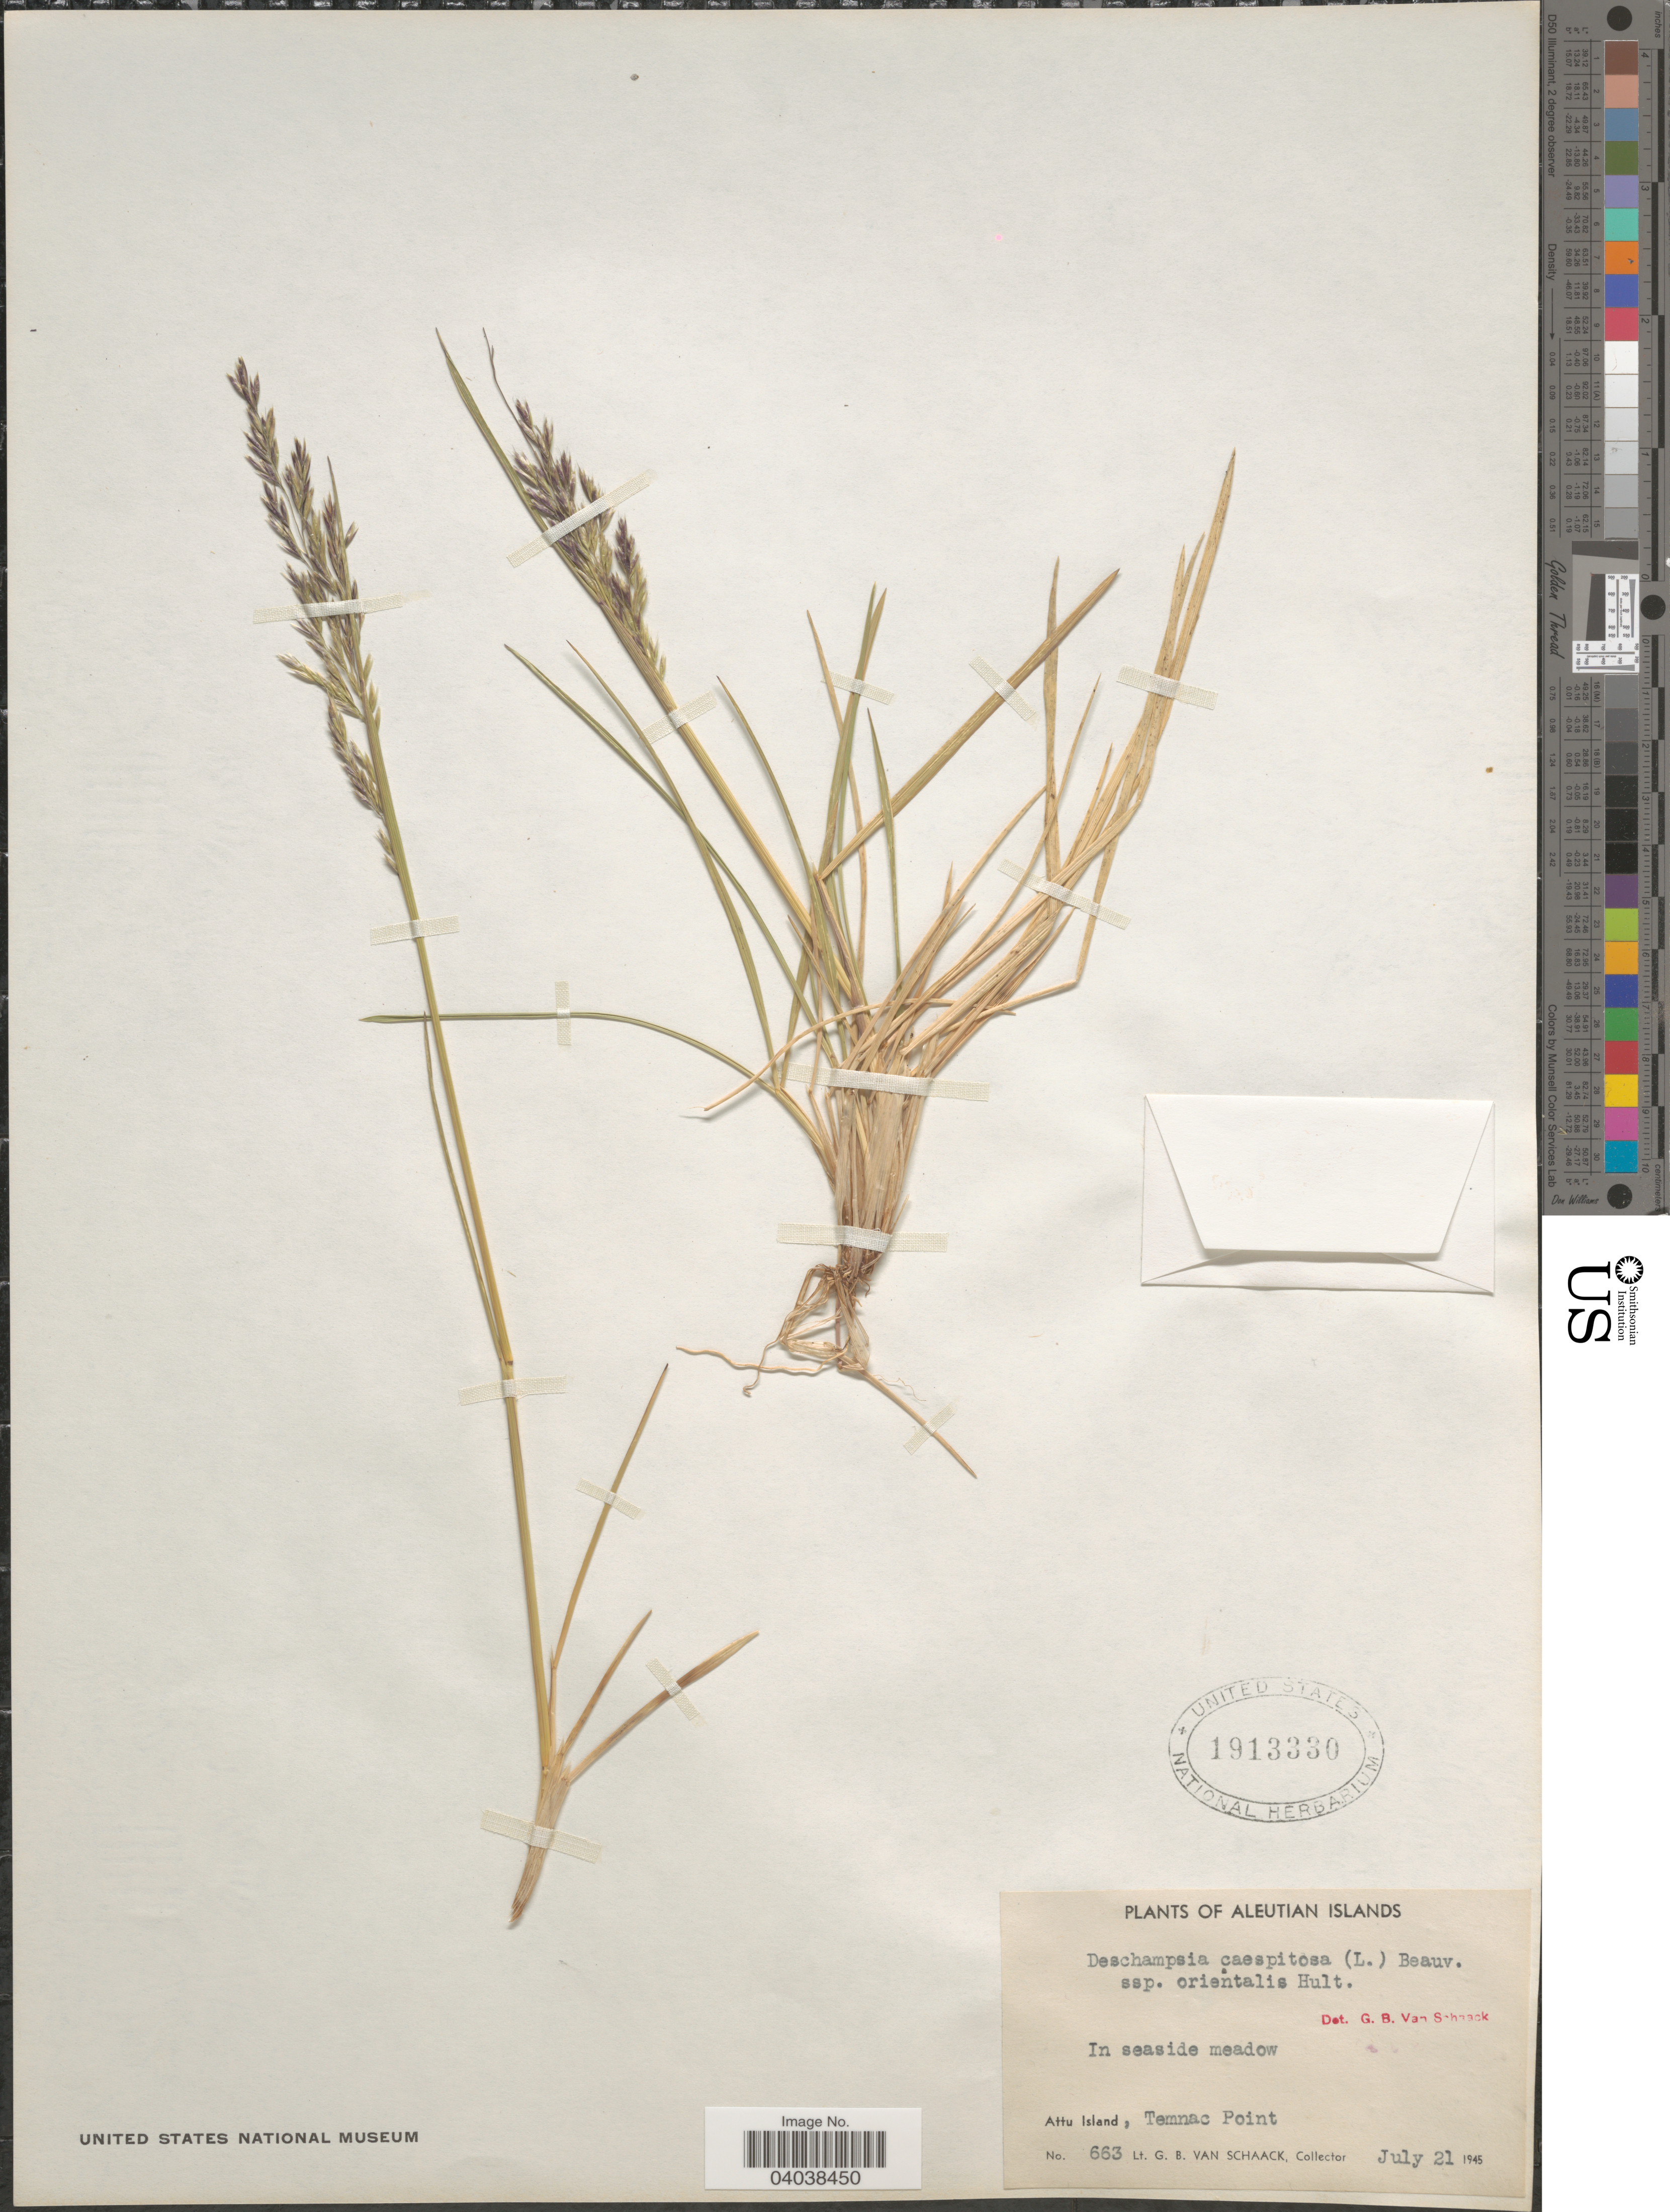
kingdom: Plantae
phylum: Tracheophyta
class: Liliopsida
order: Poales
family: Poaceae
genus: Deschampsia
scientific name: Deschampsia cespitosa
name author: (L.) P. Beauv.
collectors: G. Van Schaack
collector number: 663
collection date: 1945-07-21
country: United States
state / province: Alaska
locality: Aleutian Islands. Attu Island, Temnac Point.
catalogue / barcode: US 1913330